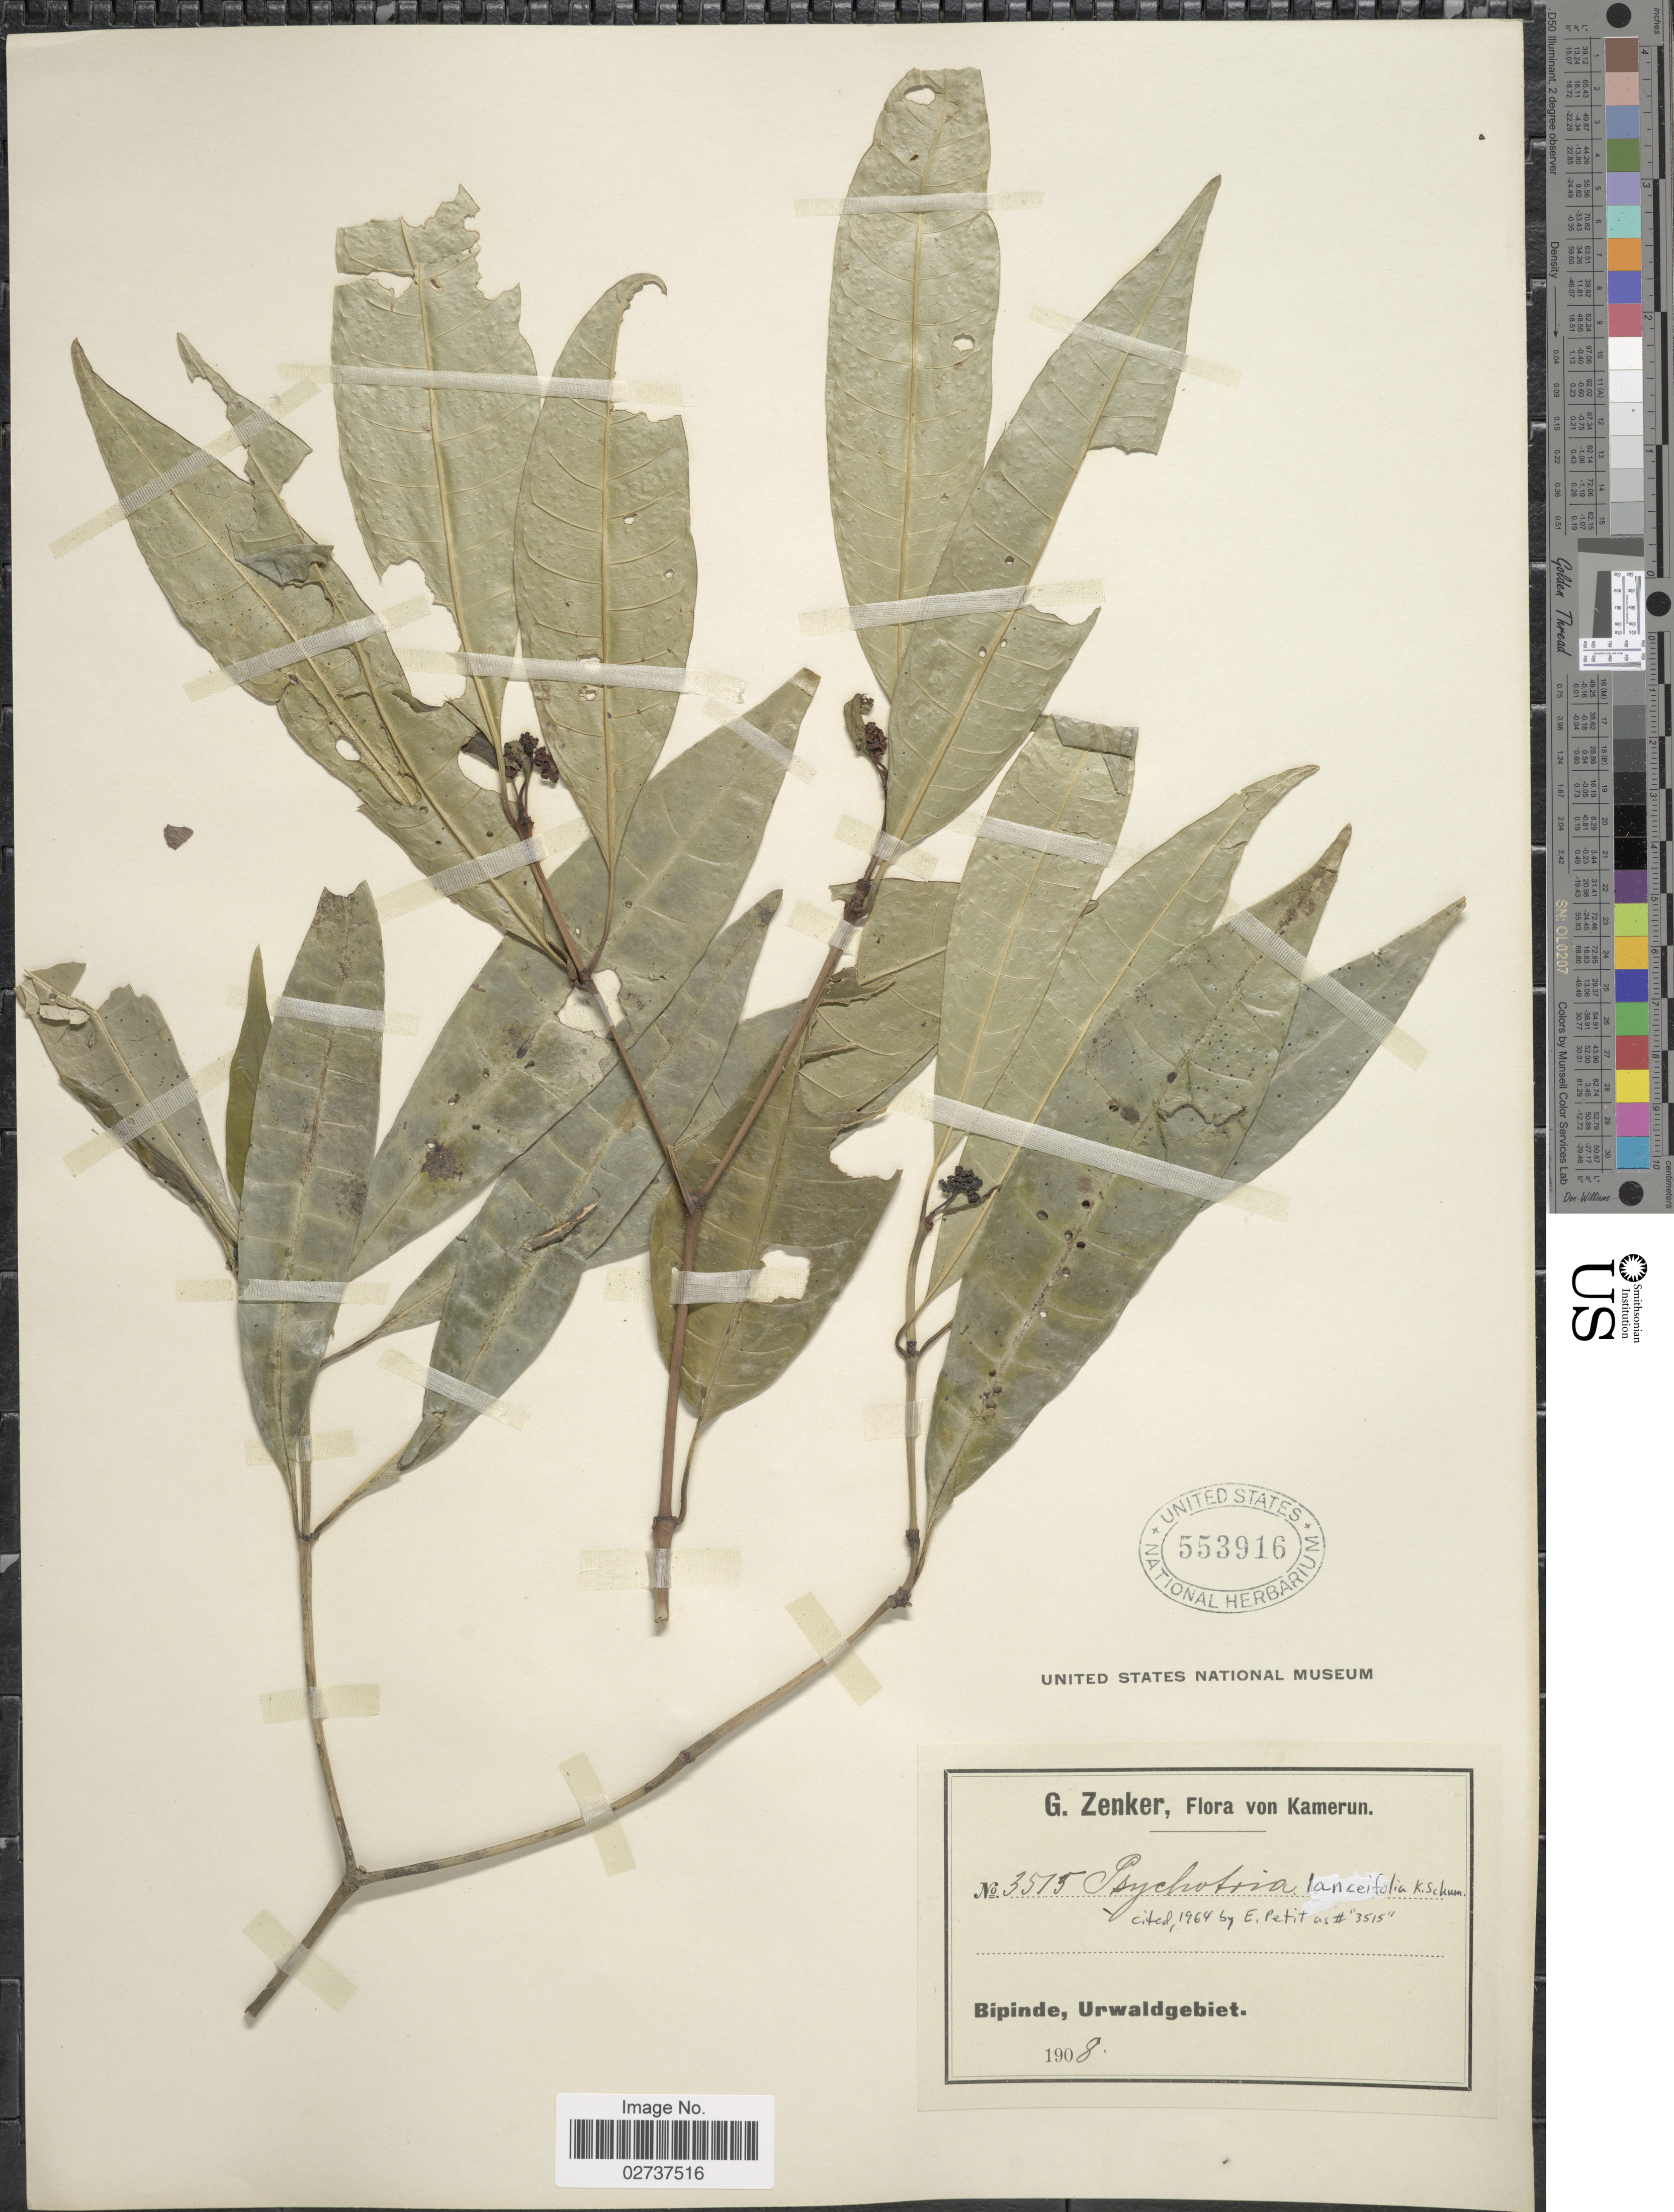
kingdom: Plantae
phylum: Tracheophyta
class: Magnoliopsida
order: Gentianales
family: Rubiaceae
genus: Psychotria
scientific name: Psychotria lanceifolia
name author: K. Schum.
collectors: G. A. Zenker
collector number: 3515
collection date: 1908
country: Cameroon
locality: Kamerun, Bipinde, Urwaldgebiet.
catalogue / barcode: US 553916